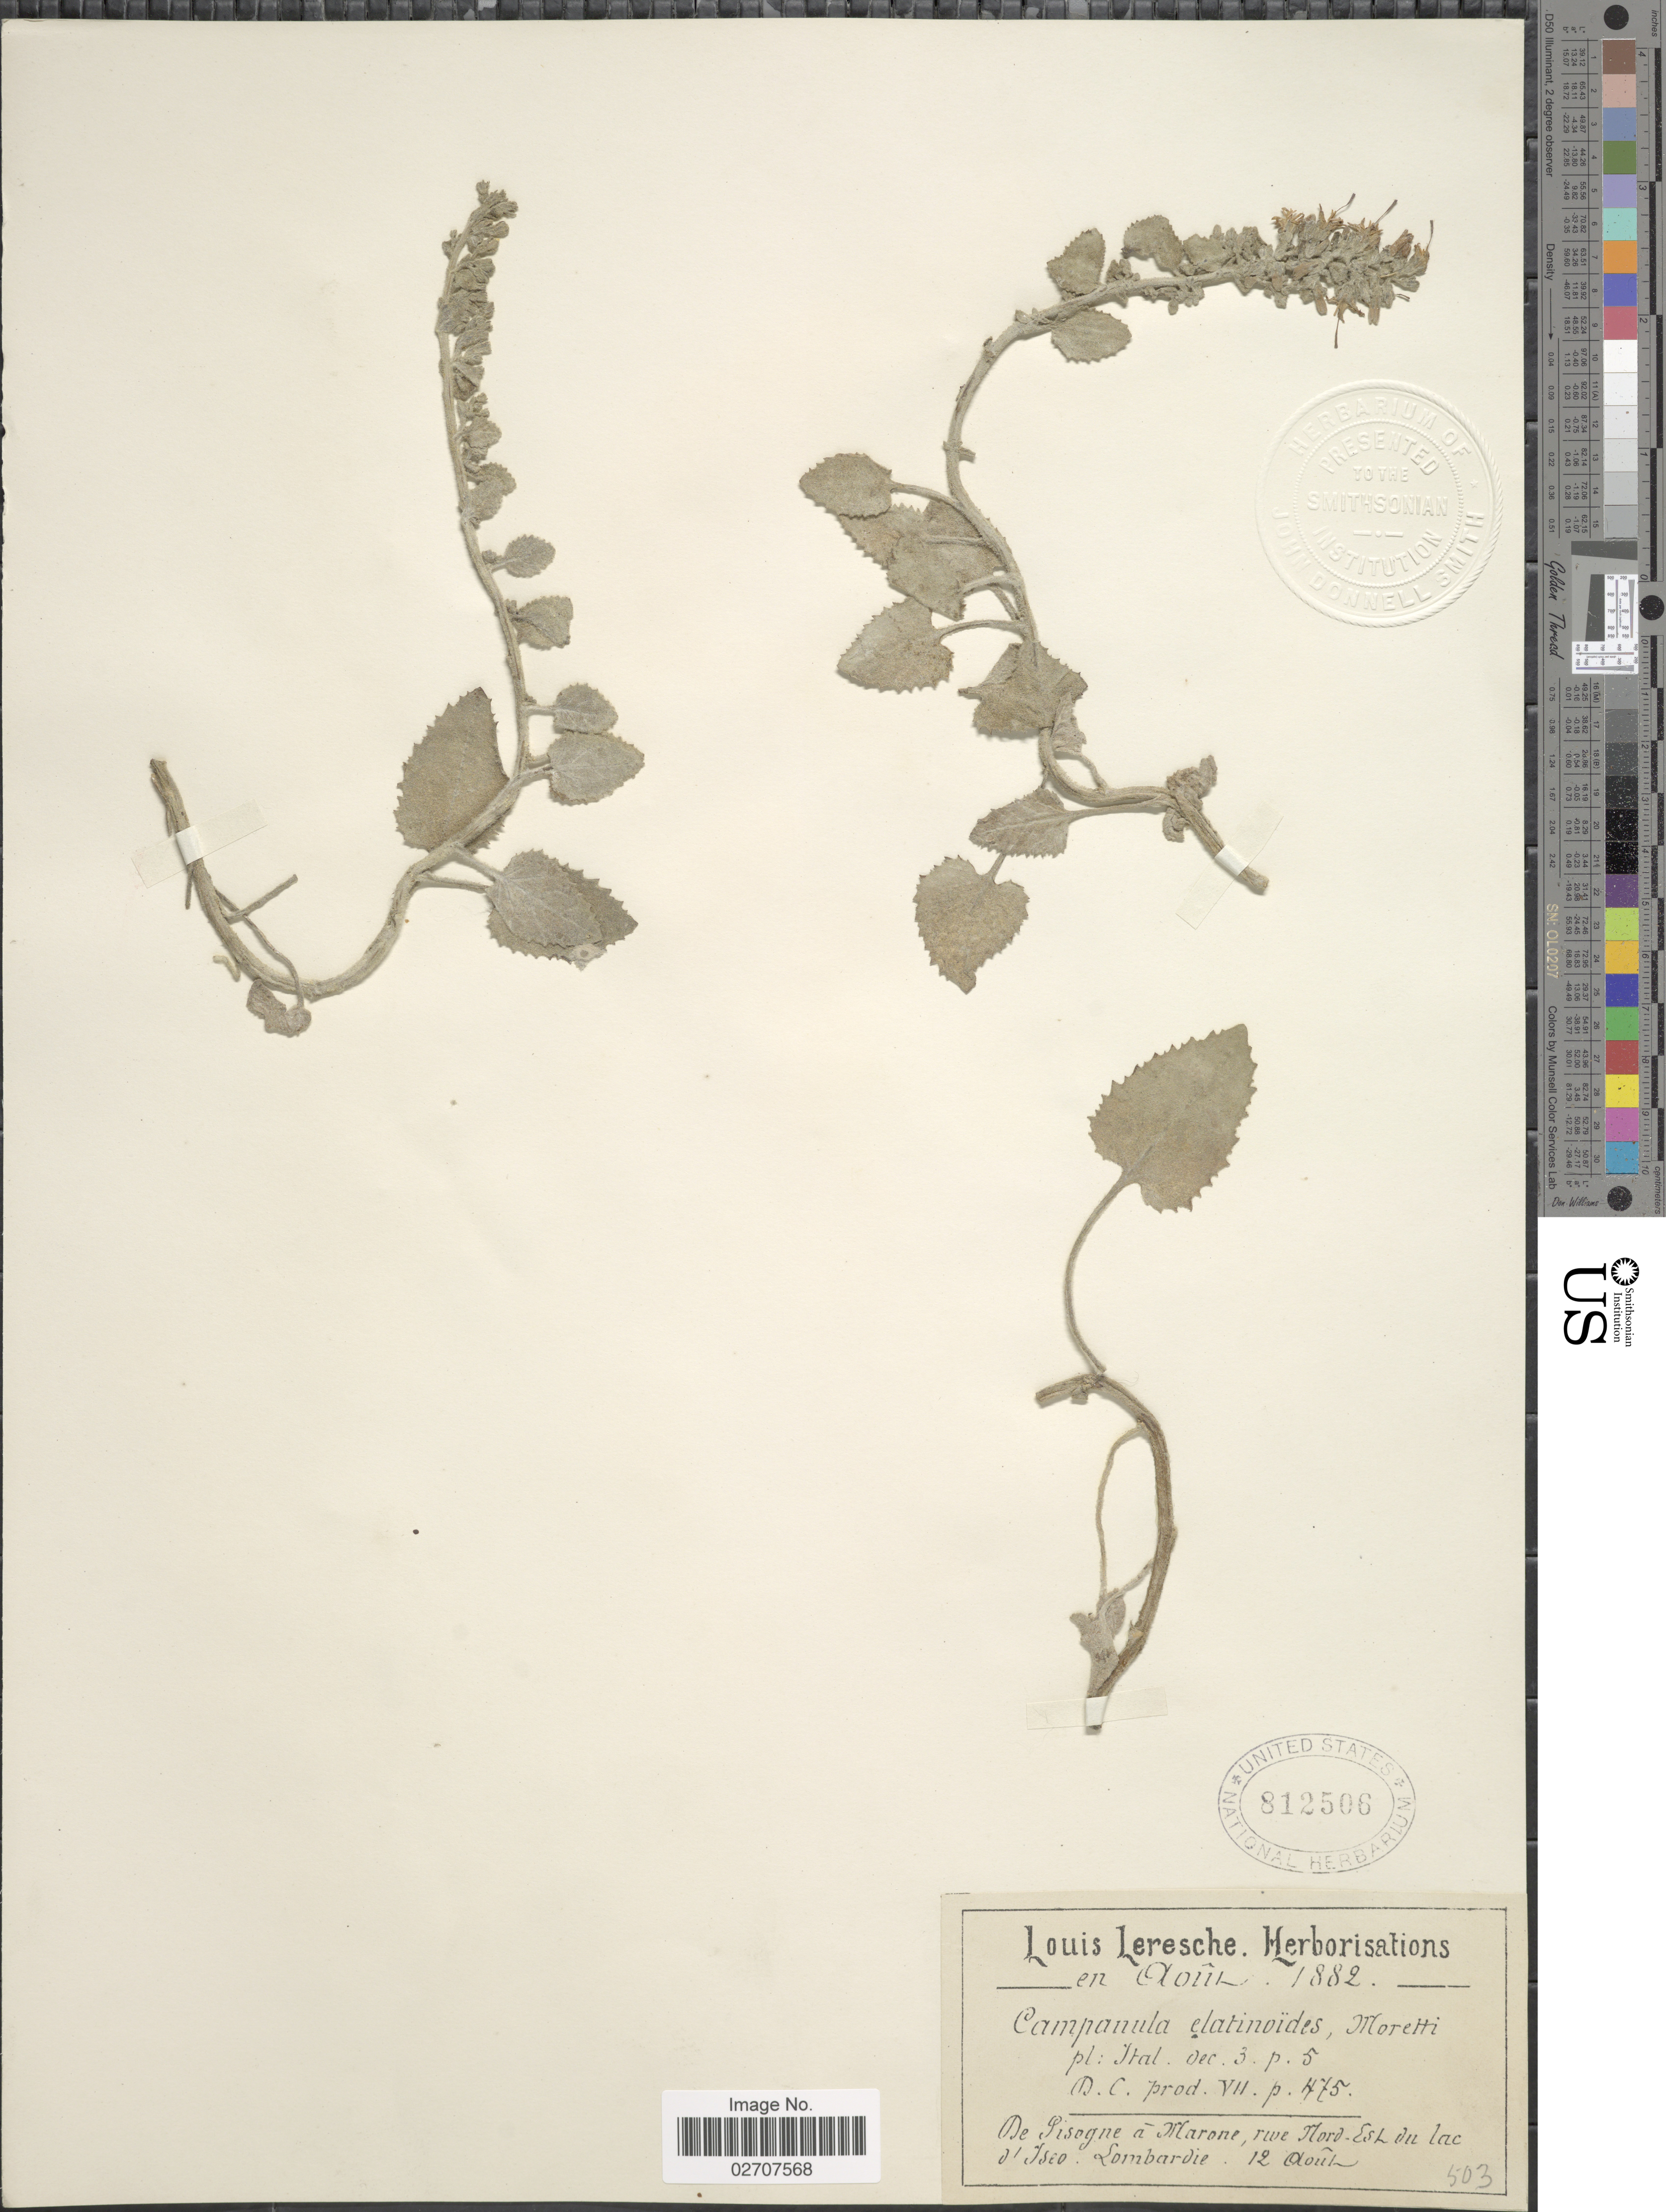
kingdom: Plantae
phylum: Tracheophyta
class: Magnoliopsida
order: Asterales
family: Campanulaceae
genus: Campanula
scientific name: Campanula elatinoides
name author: Moretti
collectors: ex herb. Leresche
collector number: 503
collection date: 1882-08-12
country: Italy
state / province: Lombardy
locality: De Pisogne a Marone, rive Nord-Est du lac d'Iseo. Lombardie [interpreted]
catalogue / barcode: US 812506